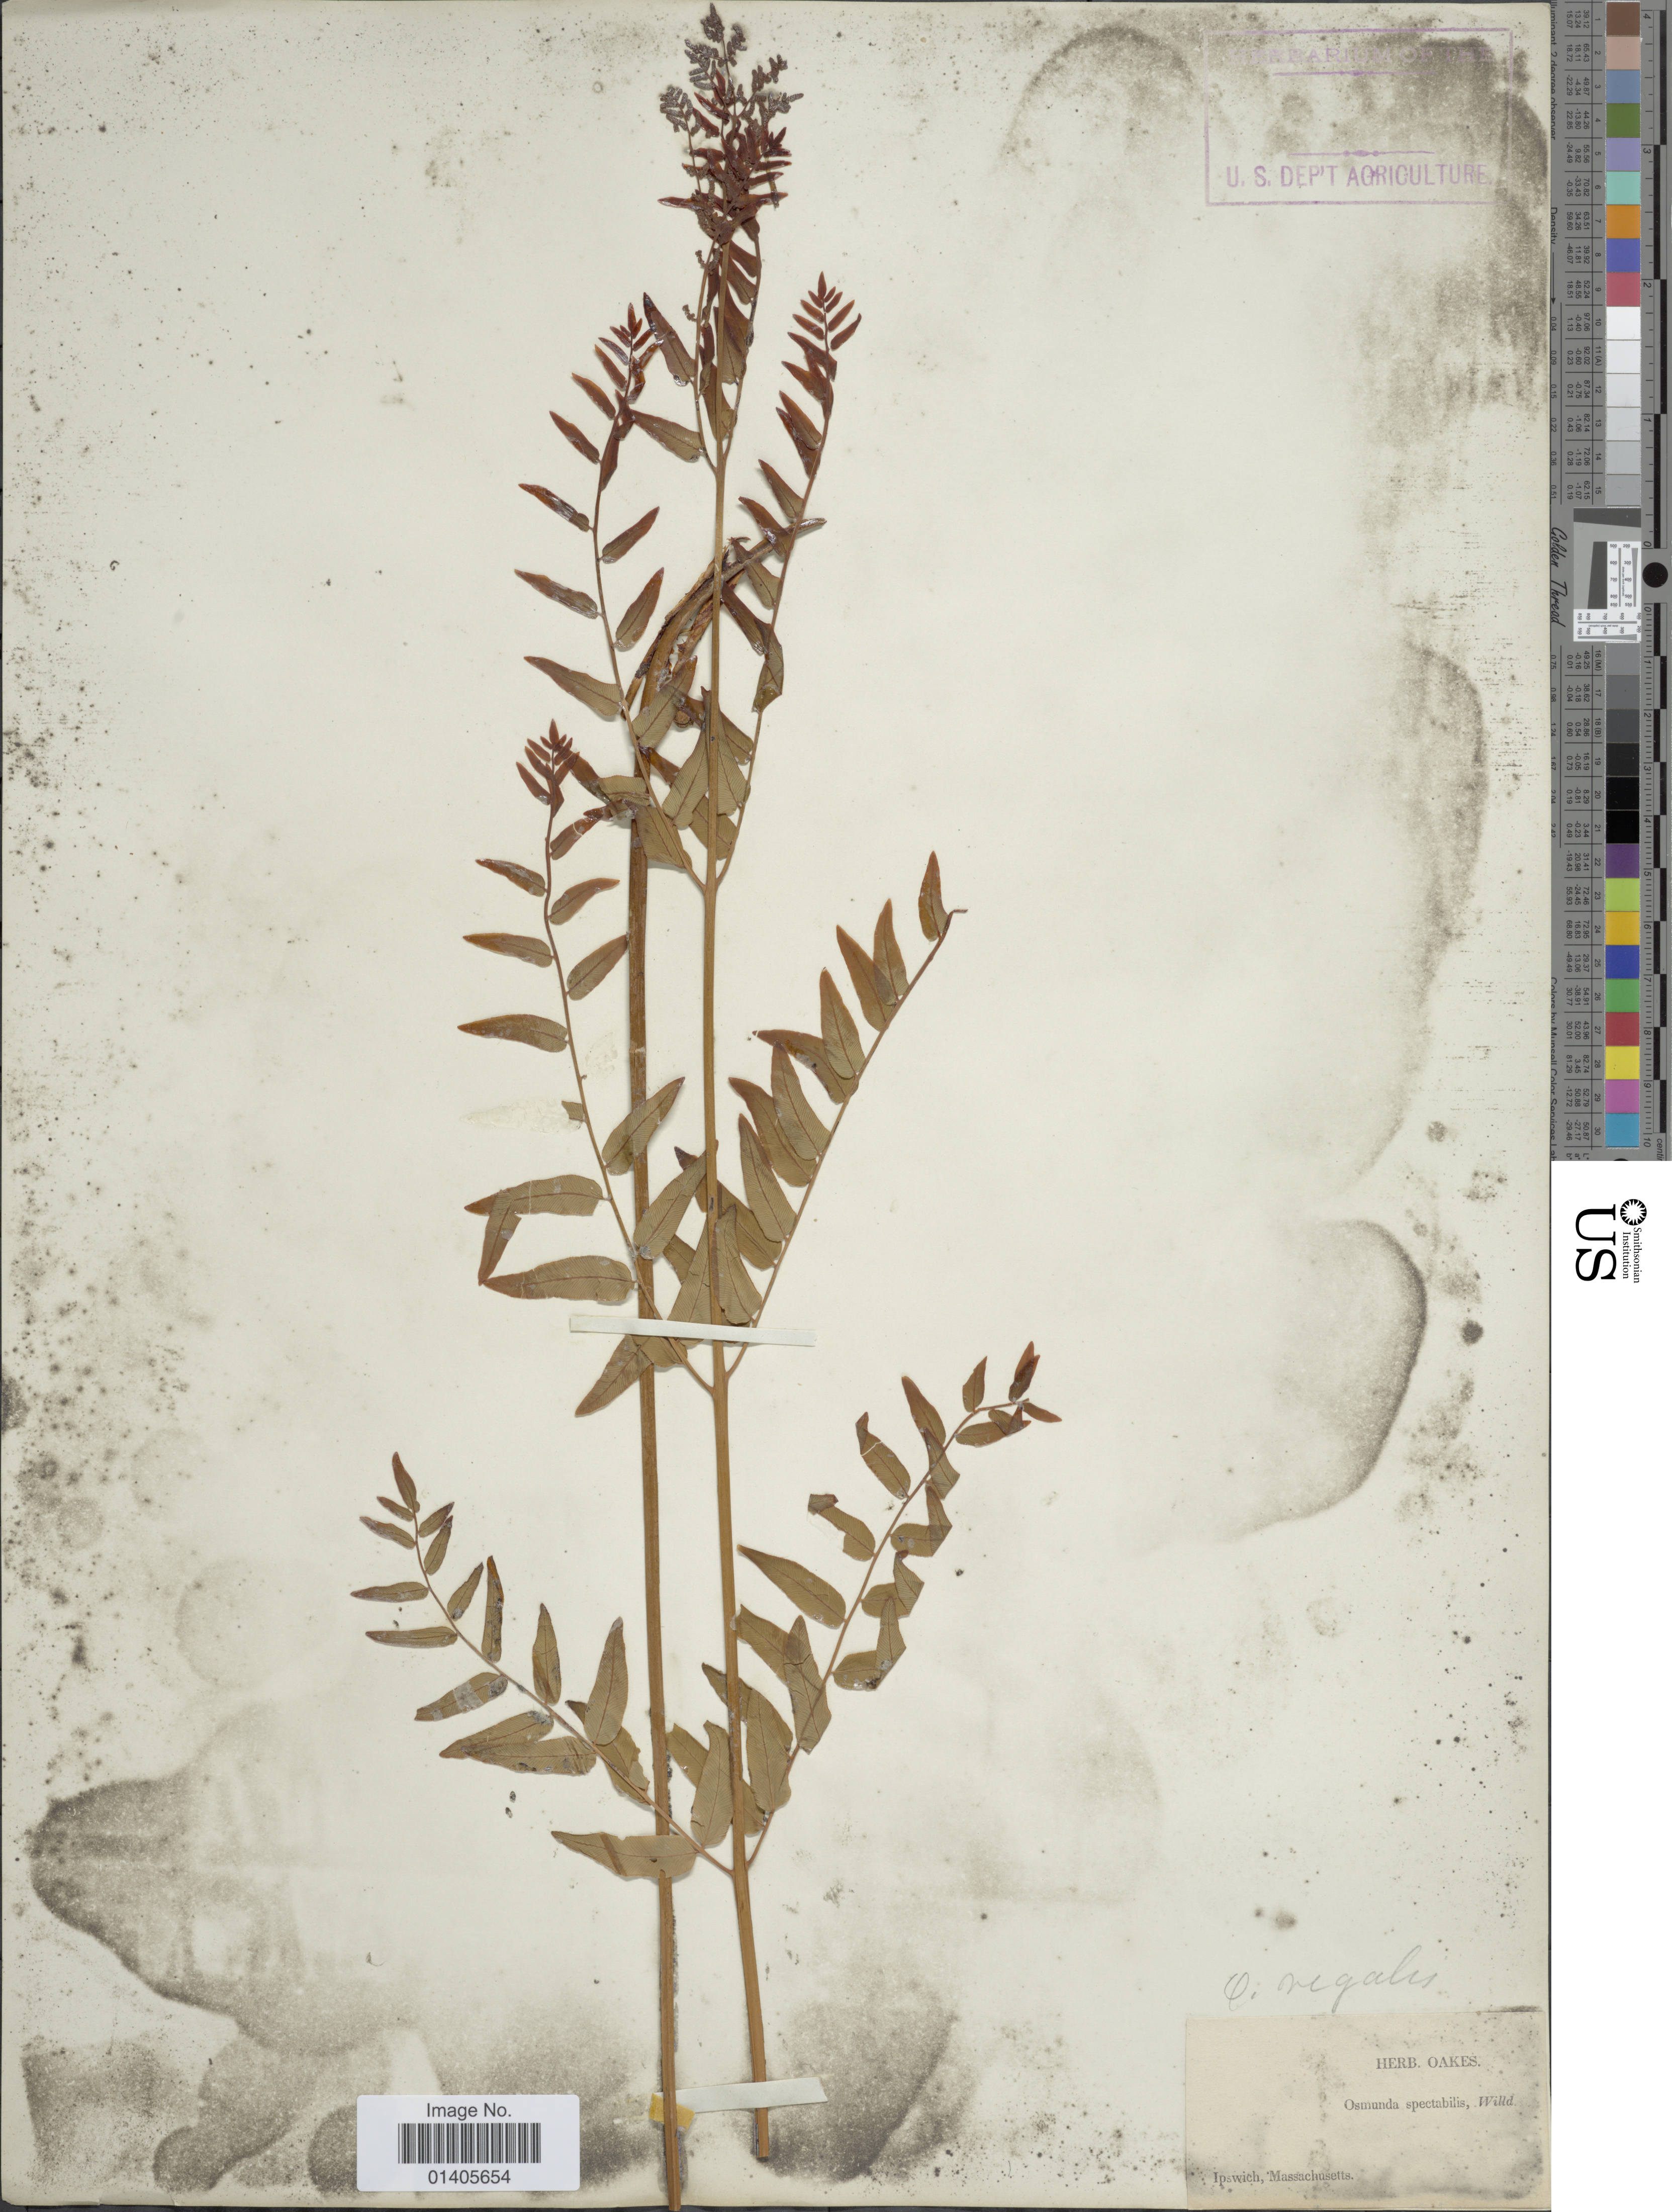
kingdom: Plantae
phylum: Tracheophyta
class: Polypodiopsida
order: Osmundales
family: Osmundaceae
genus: Osmunda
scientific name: Osmunda regalis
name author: L.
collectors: ex herb. Oakes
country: United States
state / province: Massachusetts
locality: Ipswich